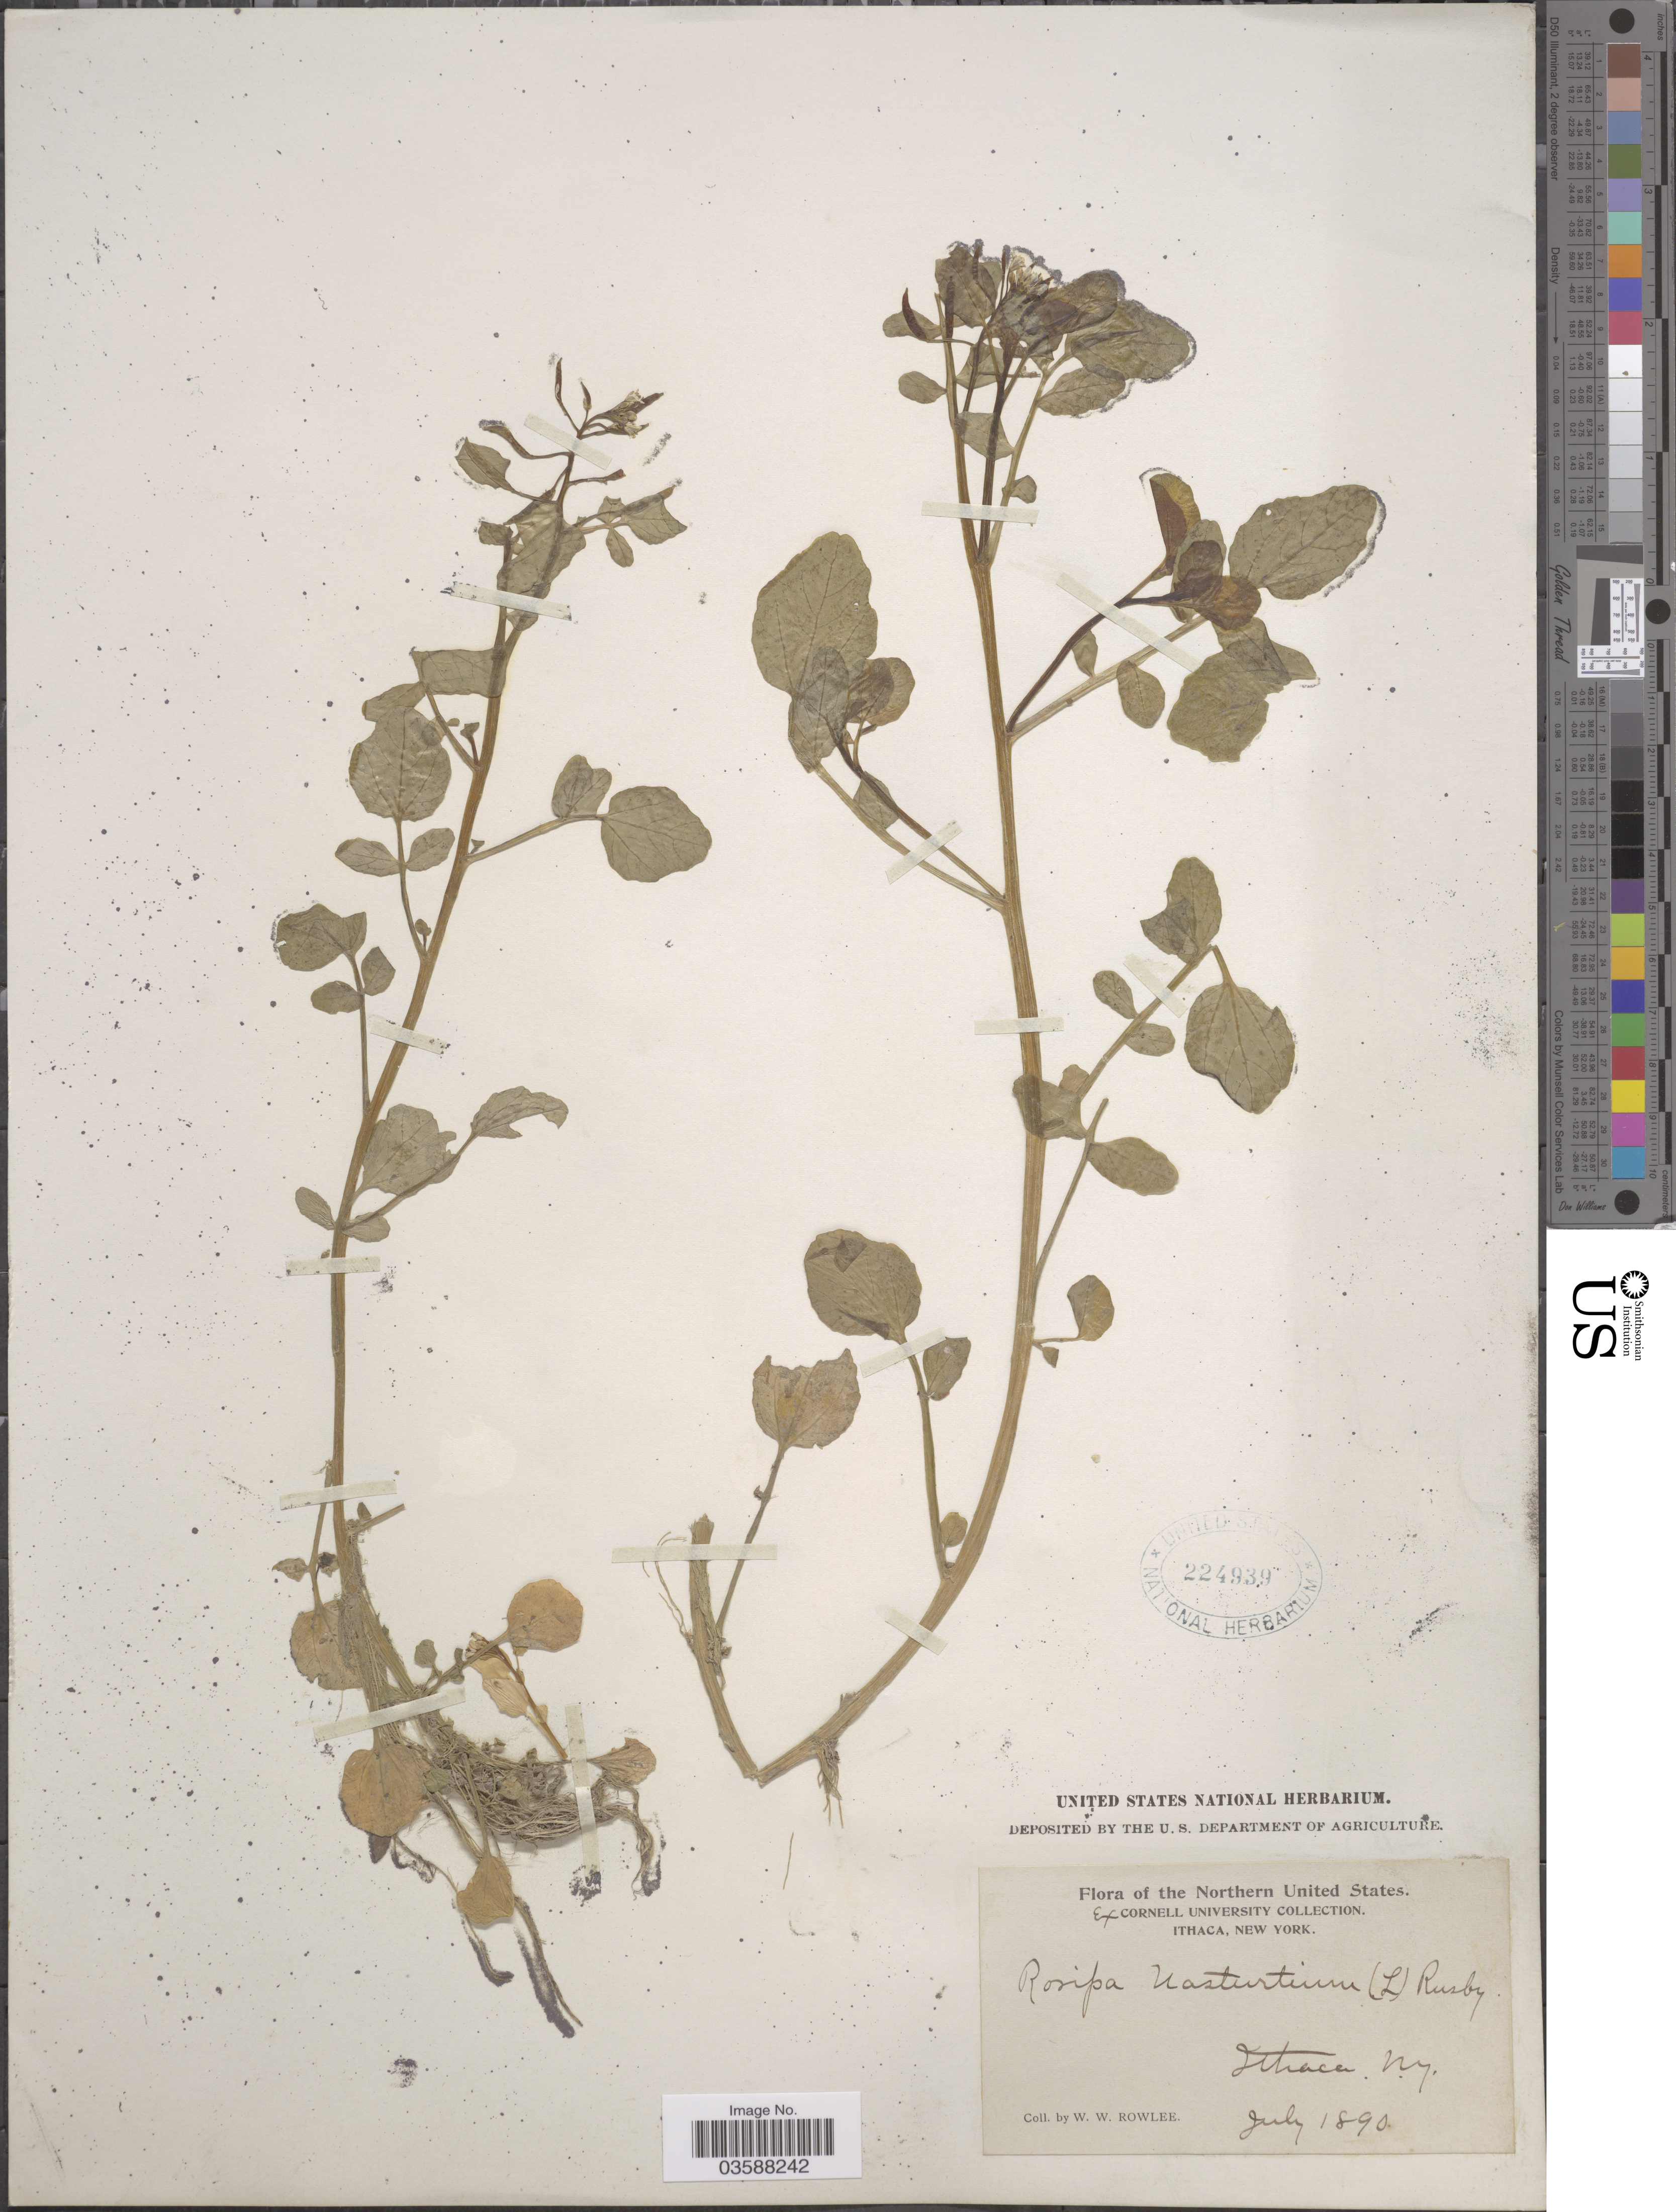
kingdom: Plantae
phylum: Tracheophyta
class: Magnoliopsida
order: Brassicales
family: Brassicaceae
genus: Nasturtium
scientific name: Nasturtium officinale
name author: R. Br.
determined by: Strong, M. T., (US), Smithsonian Institution - National Museum of Natural History (UNITED STATES)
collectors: W. W. Rowlee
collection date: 1890-07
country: United States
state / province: New York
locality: Northern United States. Ithaca.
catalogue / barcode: US 224939